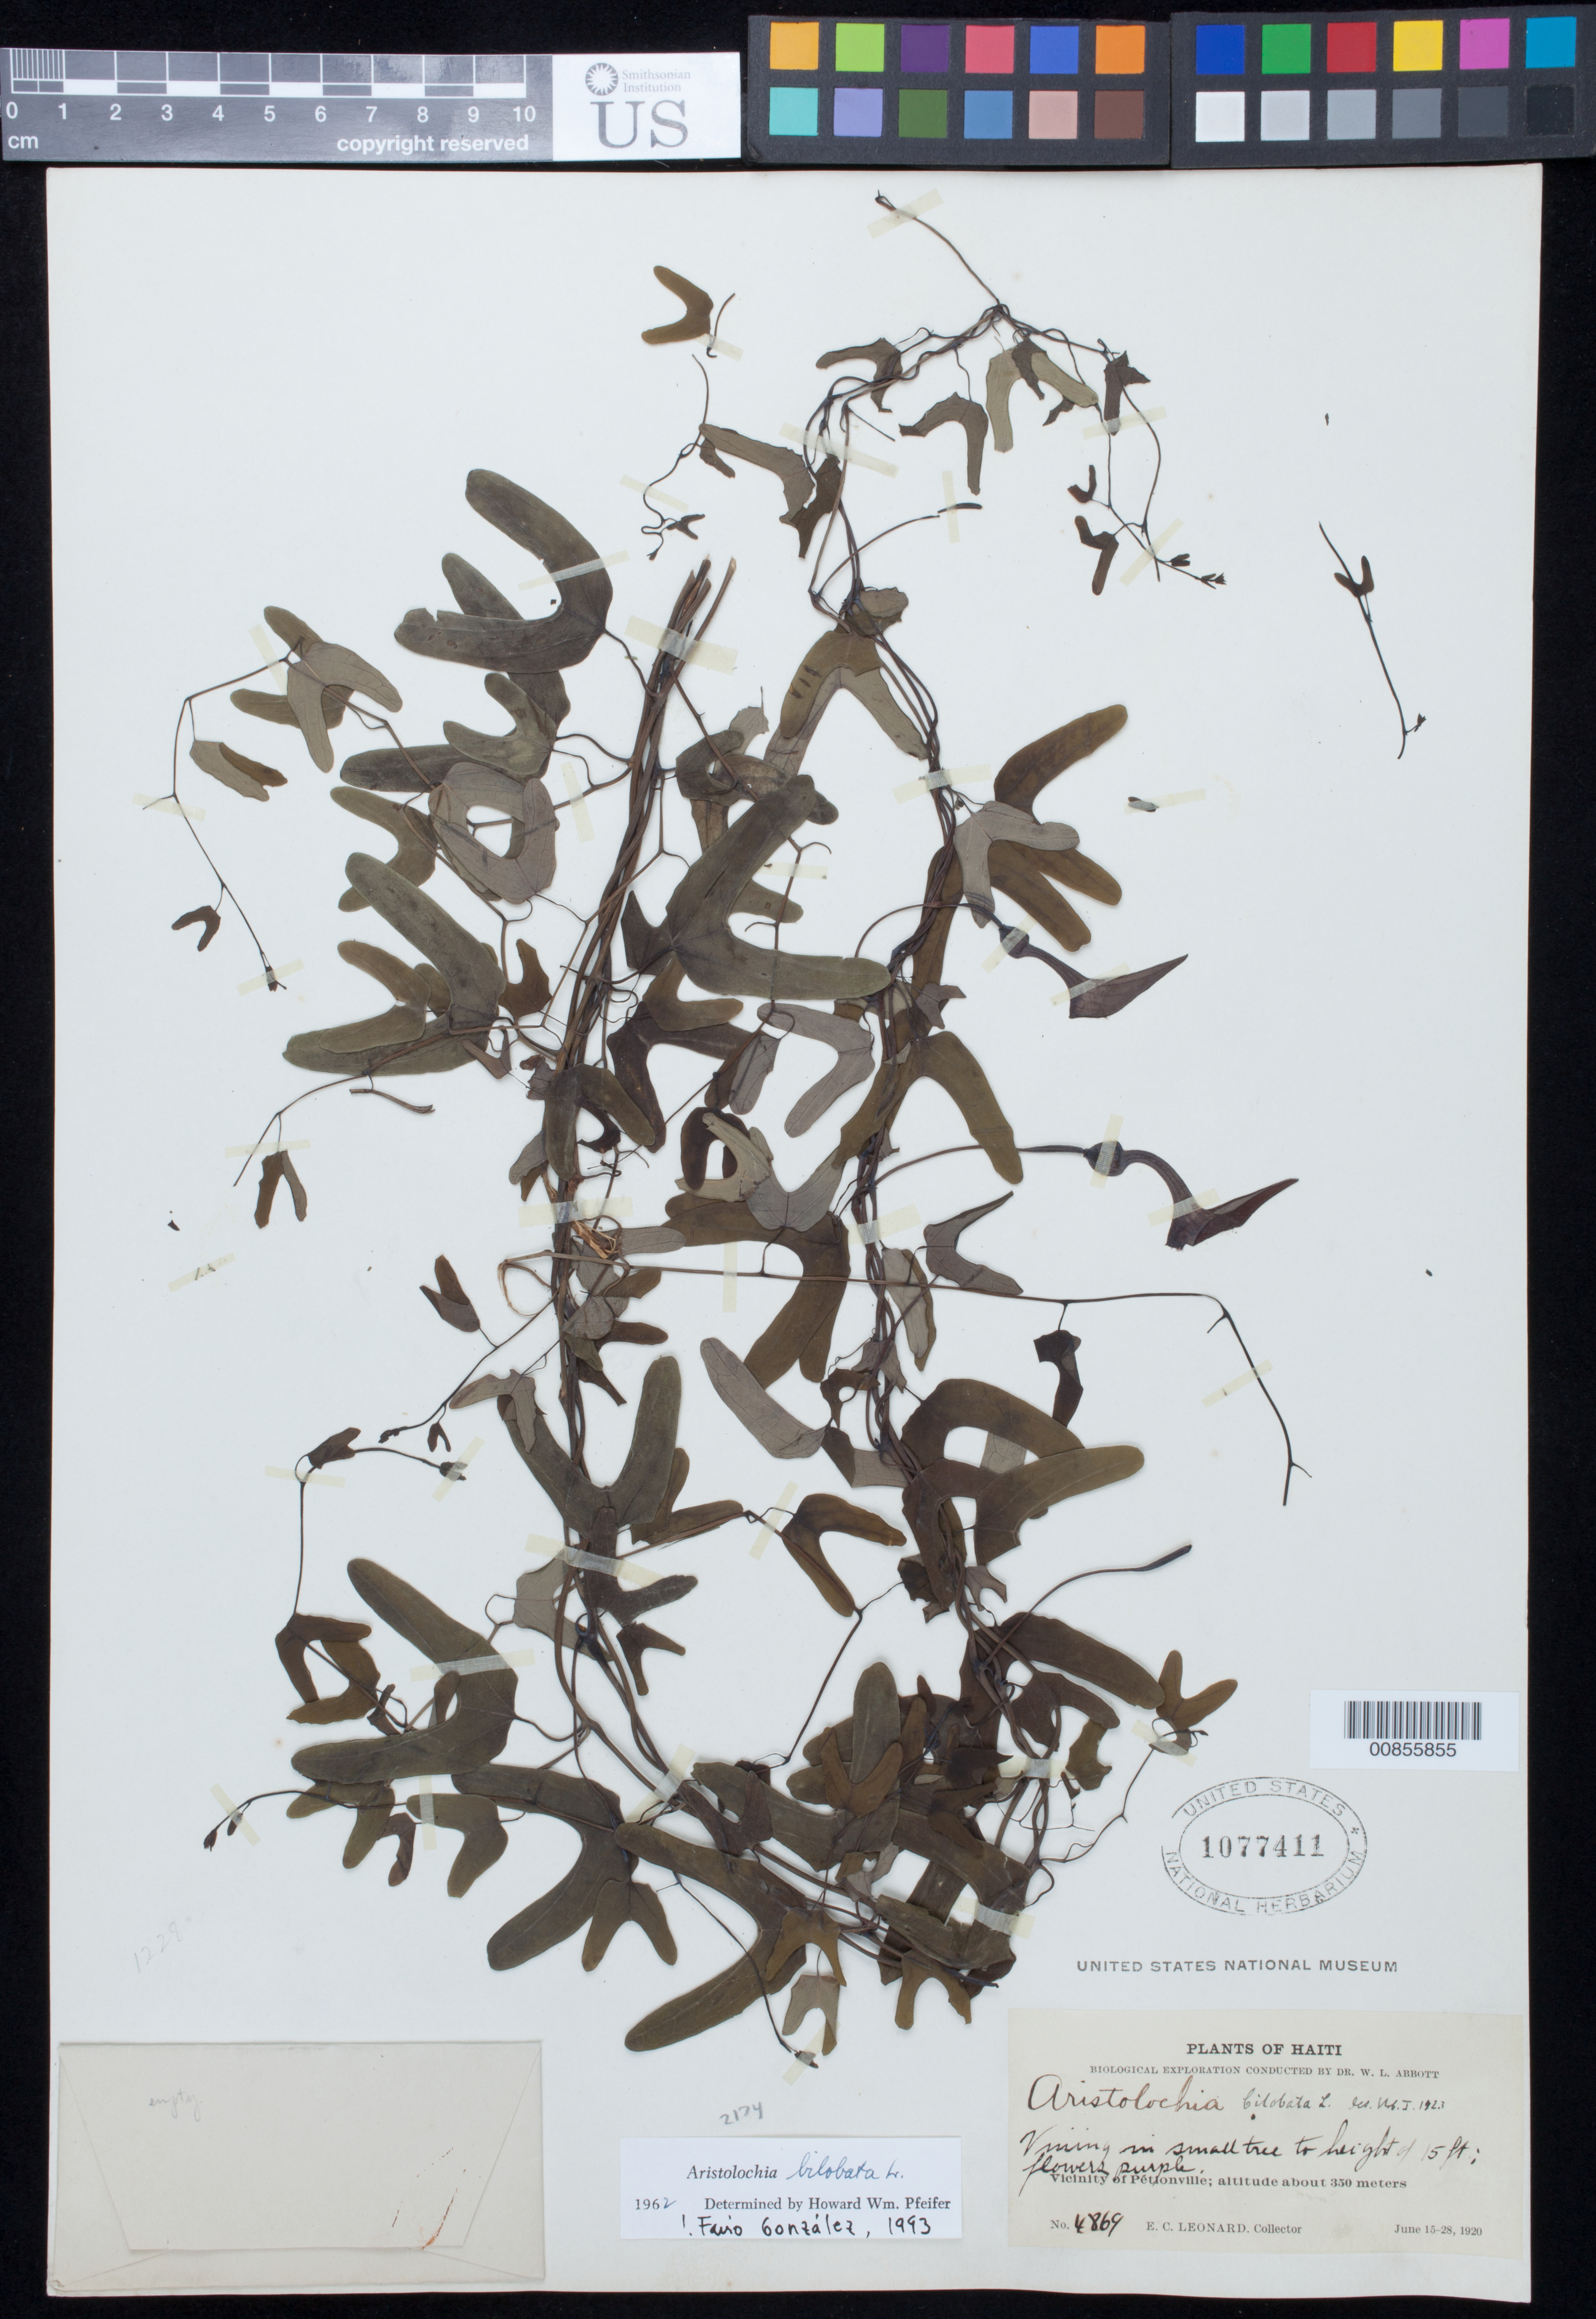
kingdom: Plantae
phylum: Tracheophyta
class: Magnoliopsida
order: Piperales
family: Aristolochiaceae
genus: Aristolochia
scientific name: Aristolochia sp.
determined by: Fernandez, E.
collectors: E. C. Leonard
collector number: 4869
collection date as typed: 15 Jun 1920 to 28 Jun 1920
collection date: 1920-06-15/1920-06-28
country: Haiti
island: Hispaniola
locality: Vicinity of Pétionville.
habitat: Vining in small tree.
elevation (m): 350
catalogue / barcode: US 1077411